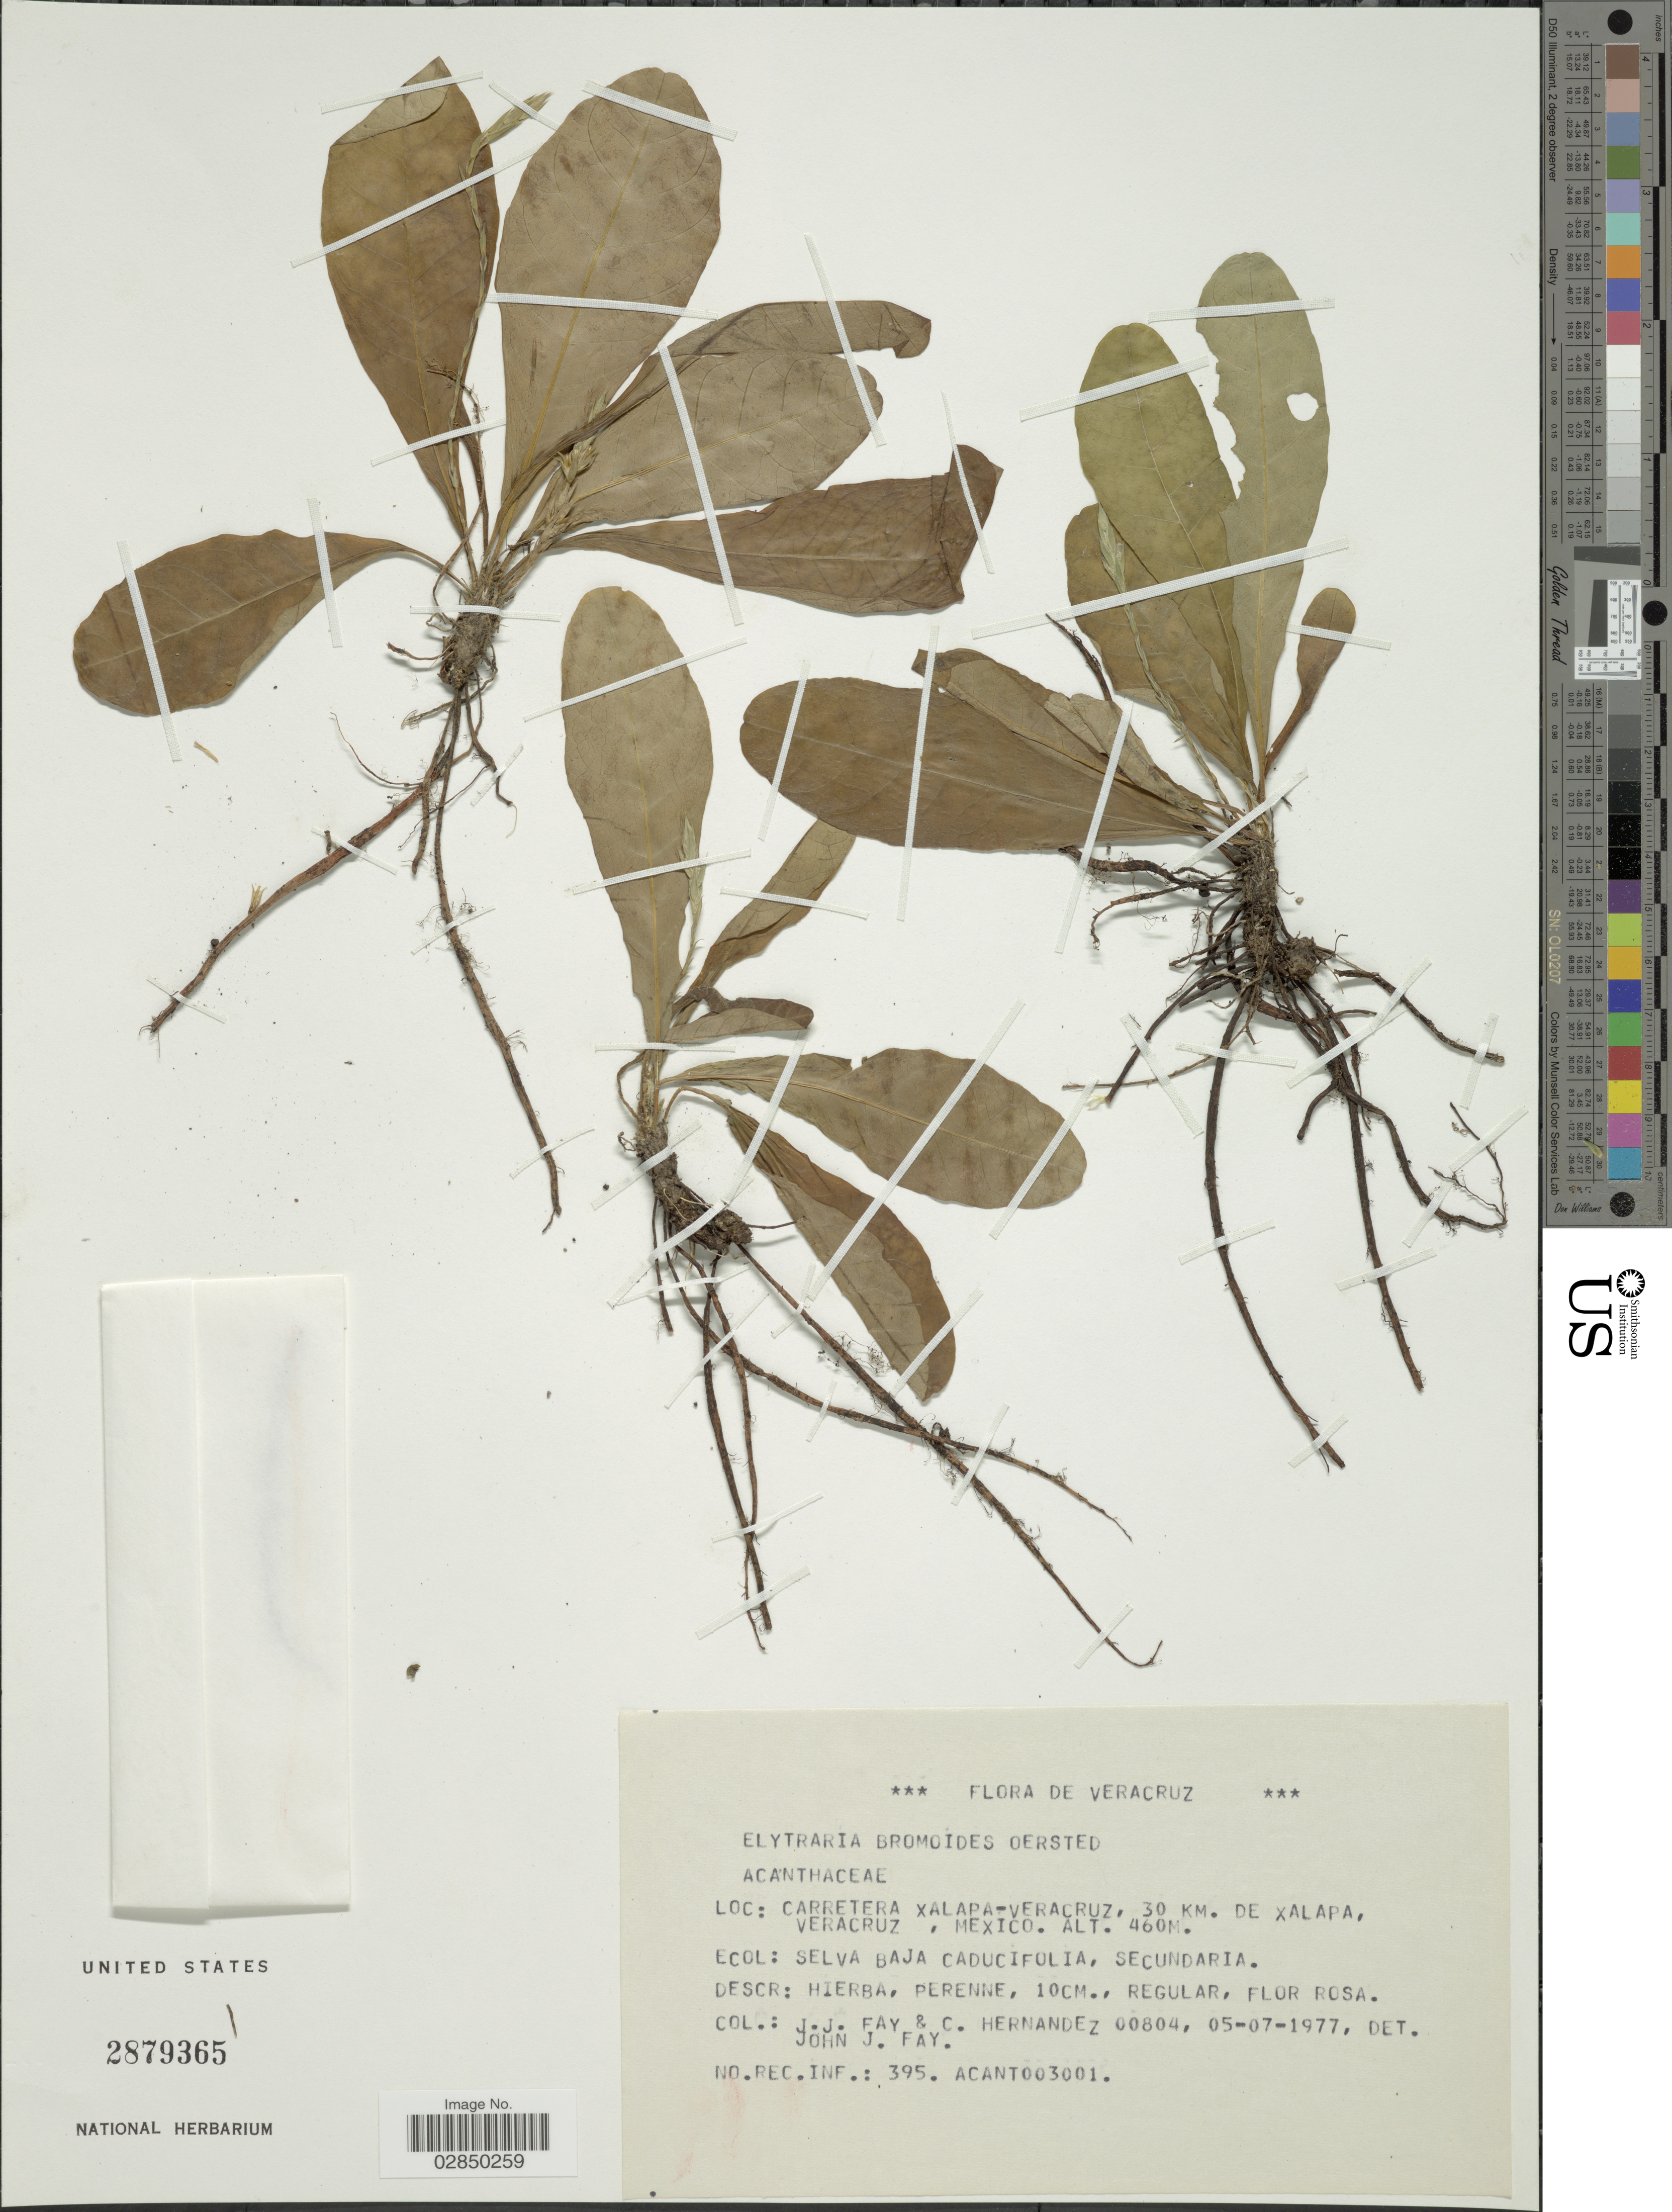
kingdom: Plantae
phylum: Tracheophyta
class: Magnoliopsida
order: Lamiales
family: Acanthaceae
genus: Elytraria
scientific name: Elytraria bromoides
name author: Oerst.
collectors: J. Fay & C. Hernandez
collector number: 00804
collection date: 1977-07-05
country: Mexico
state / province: Veracruz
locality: Veracruz. Carretera Xalapa-Veracruz, 30 km. de Xalapa, Veracruz.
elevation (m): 460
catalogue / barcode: US 2879365